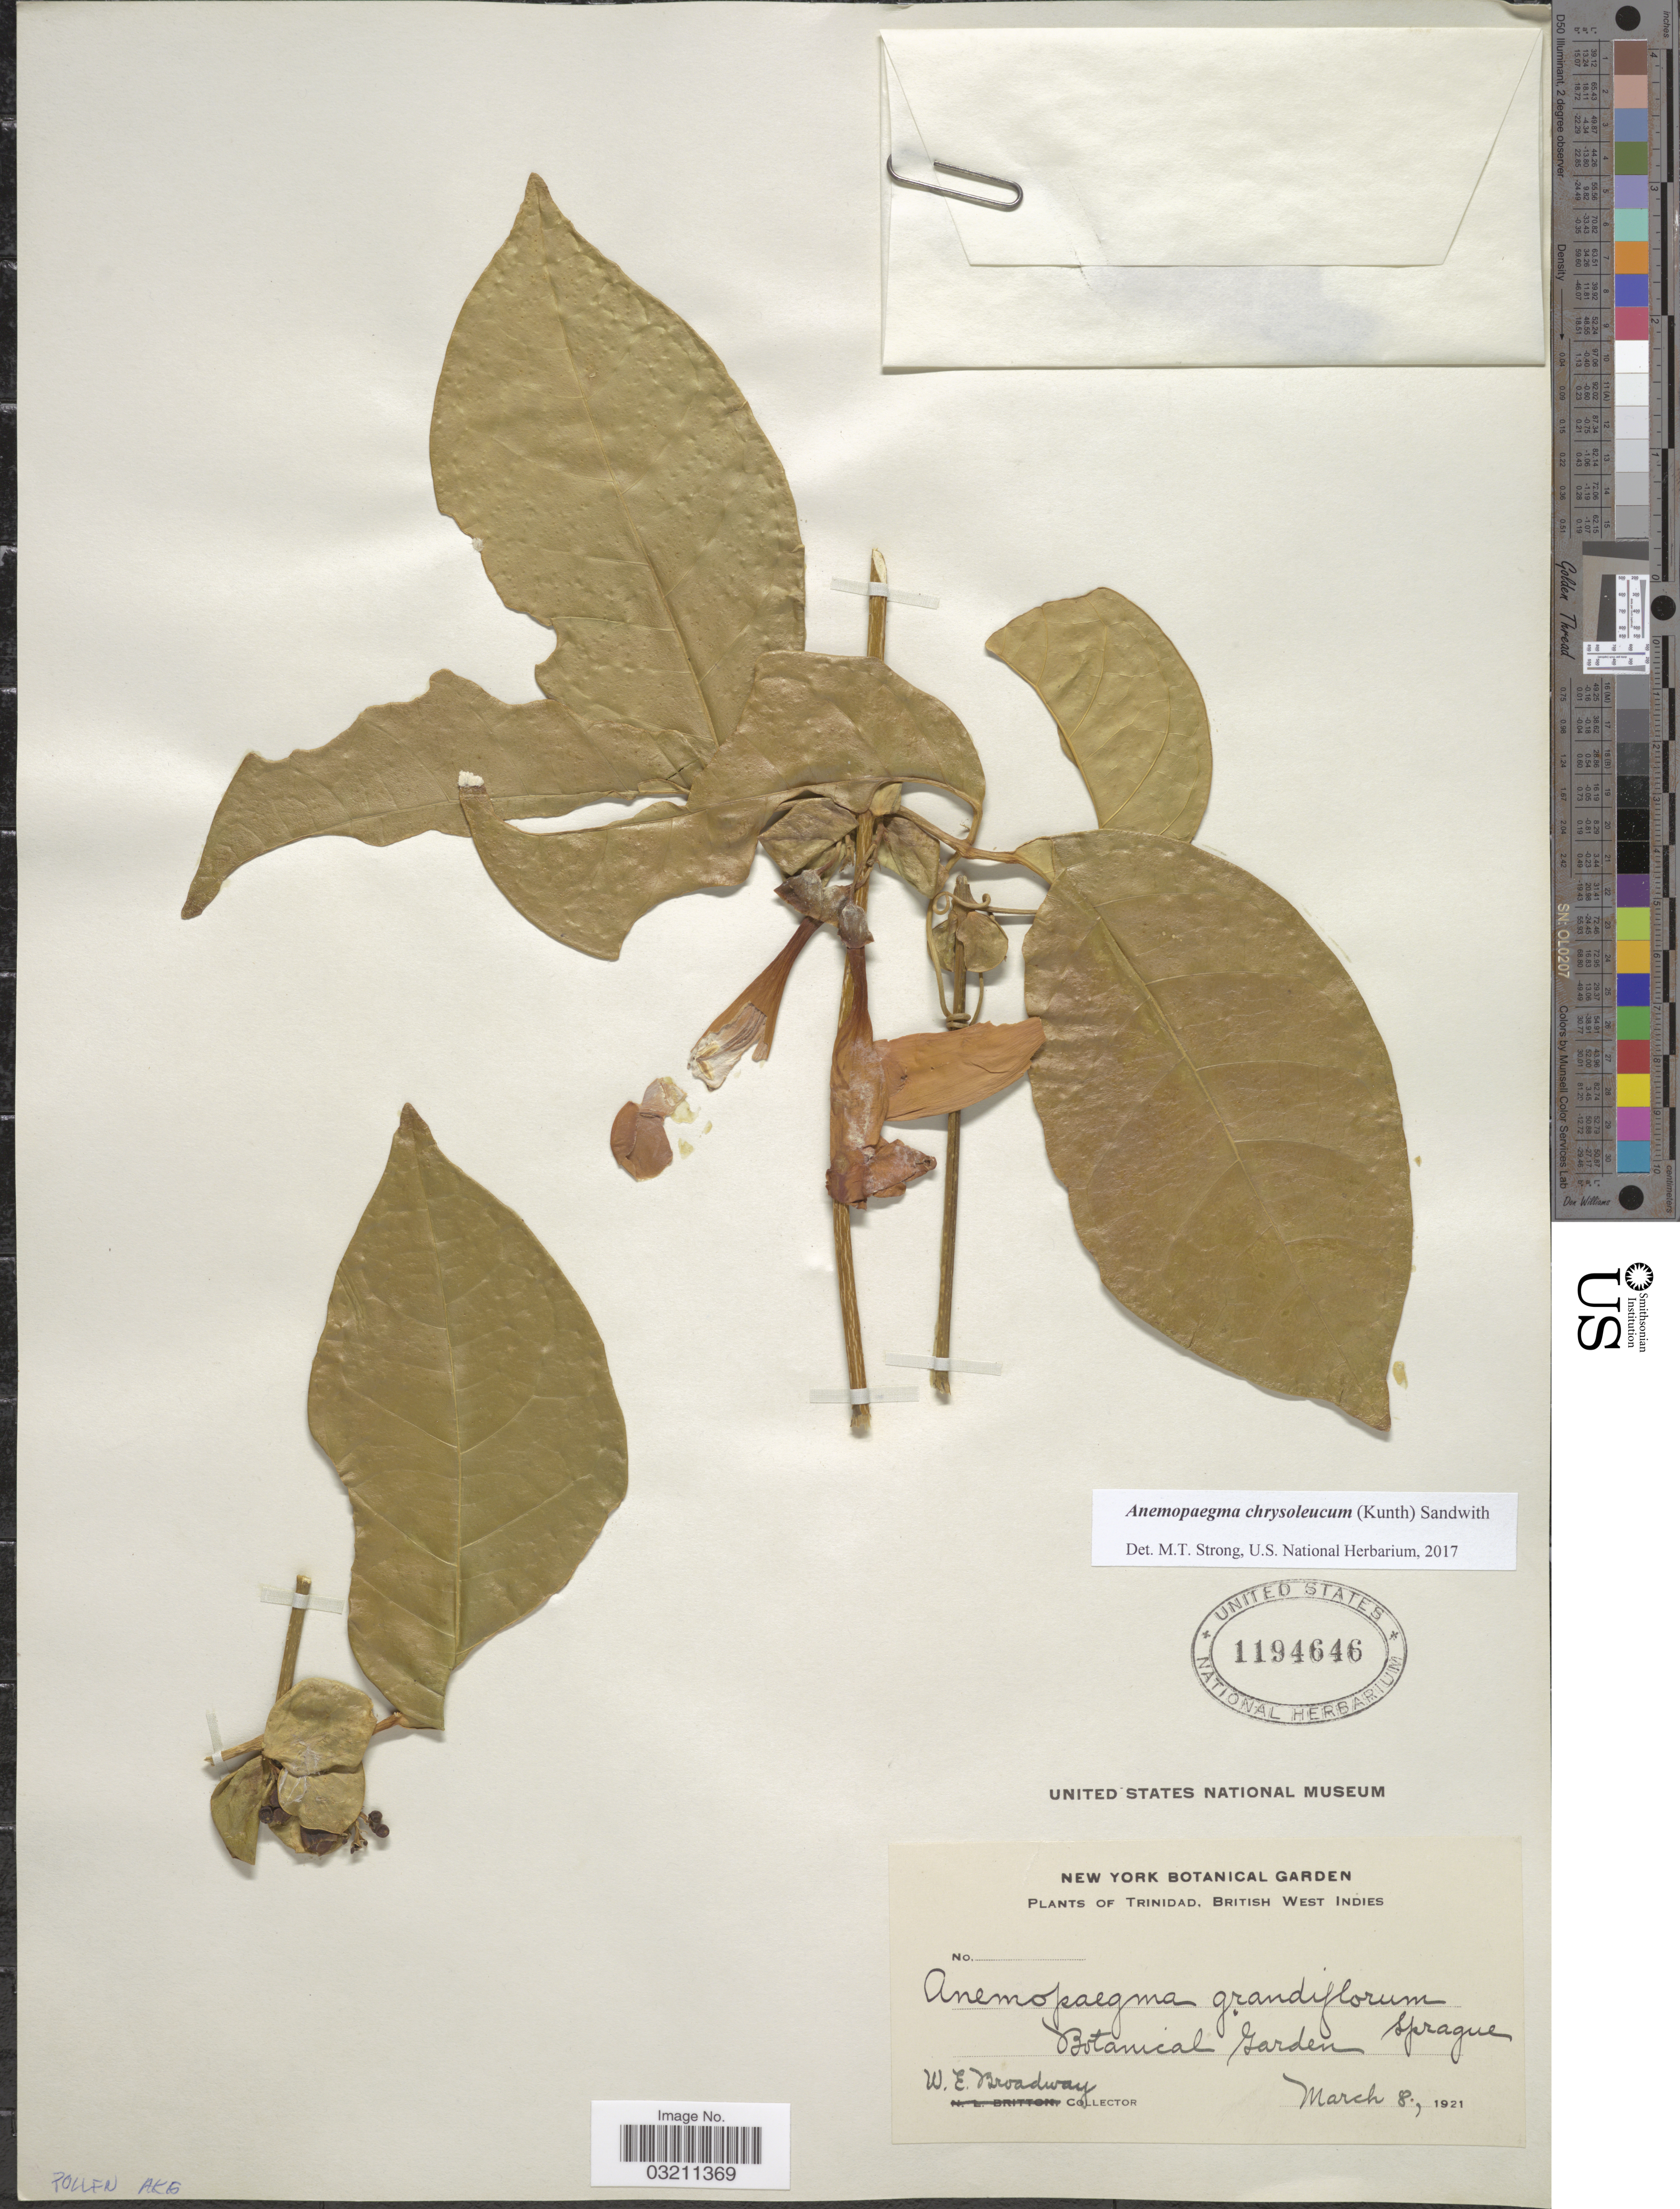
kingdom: Plantae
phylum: Tracheophyta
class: Magnoliopsida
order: Lamiales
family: Bignoniaceae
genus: Anemopaegma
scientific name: Anemopaegma chrysoleucum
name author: (Kunth) Sandwith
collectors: W. E. Broadway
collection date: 1921-03-08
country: Trinidad and Tobago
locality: Trinidad, British West Indies. Botanical Garden.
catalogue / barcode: US 1194646